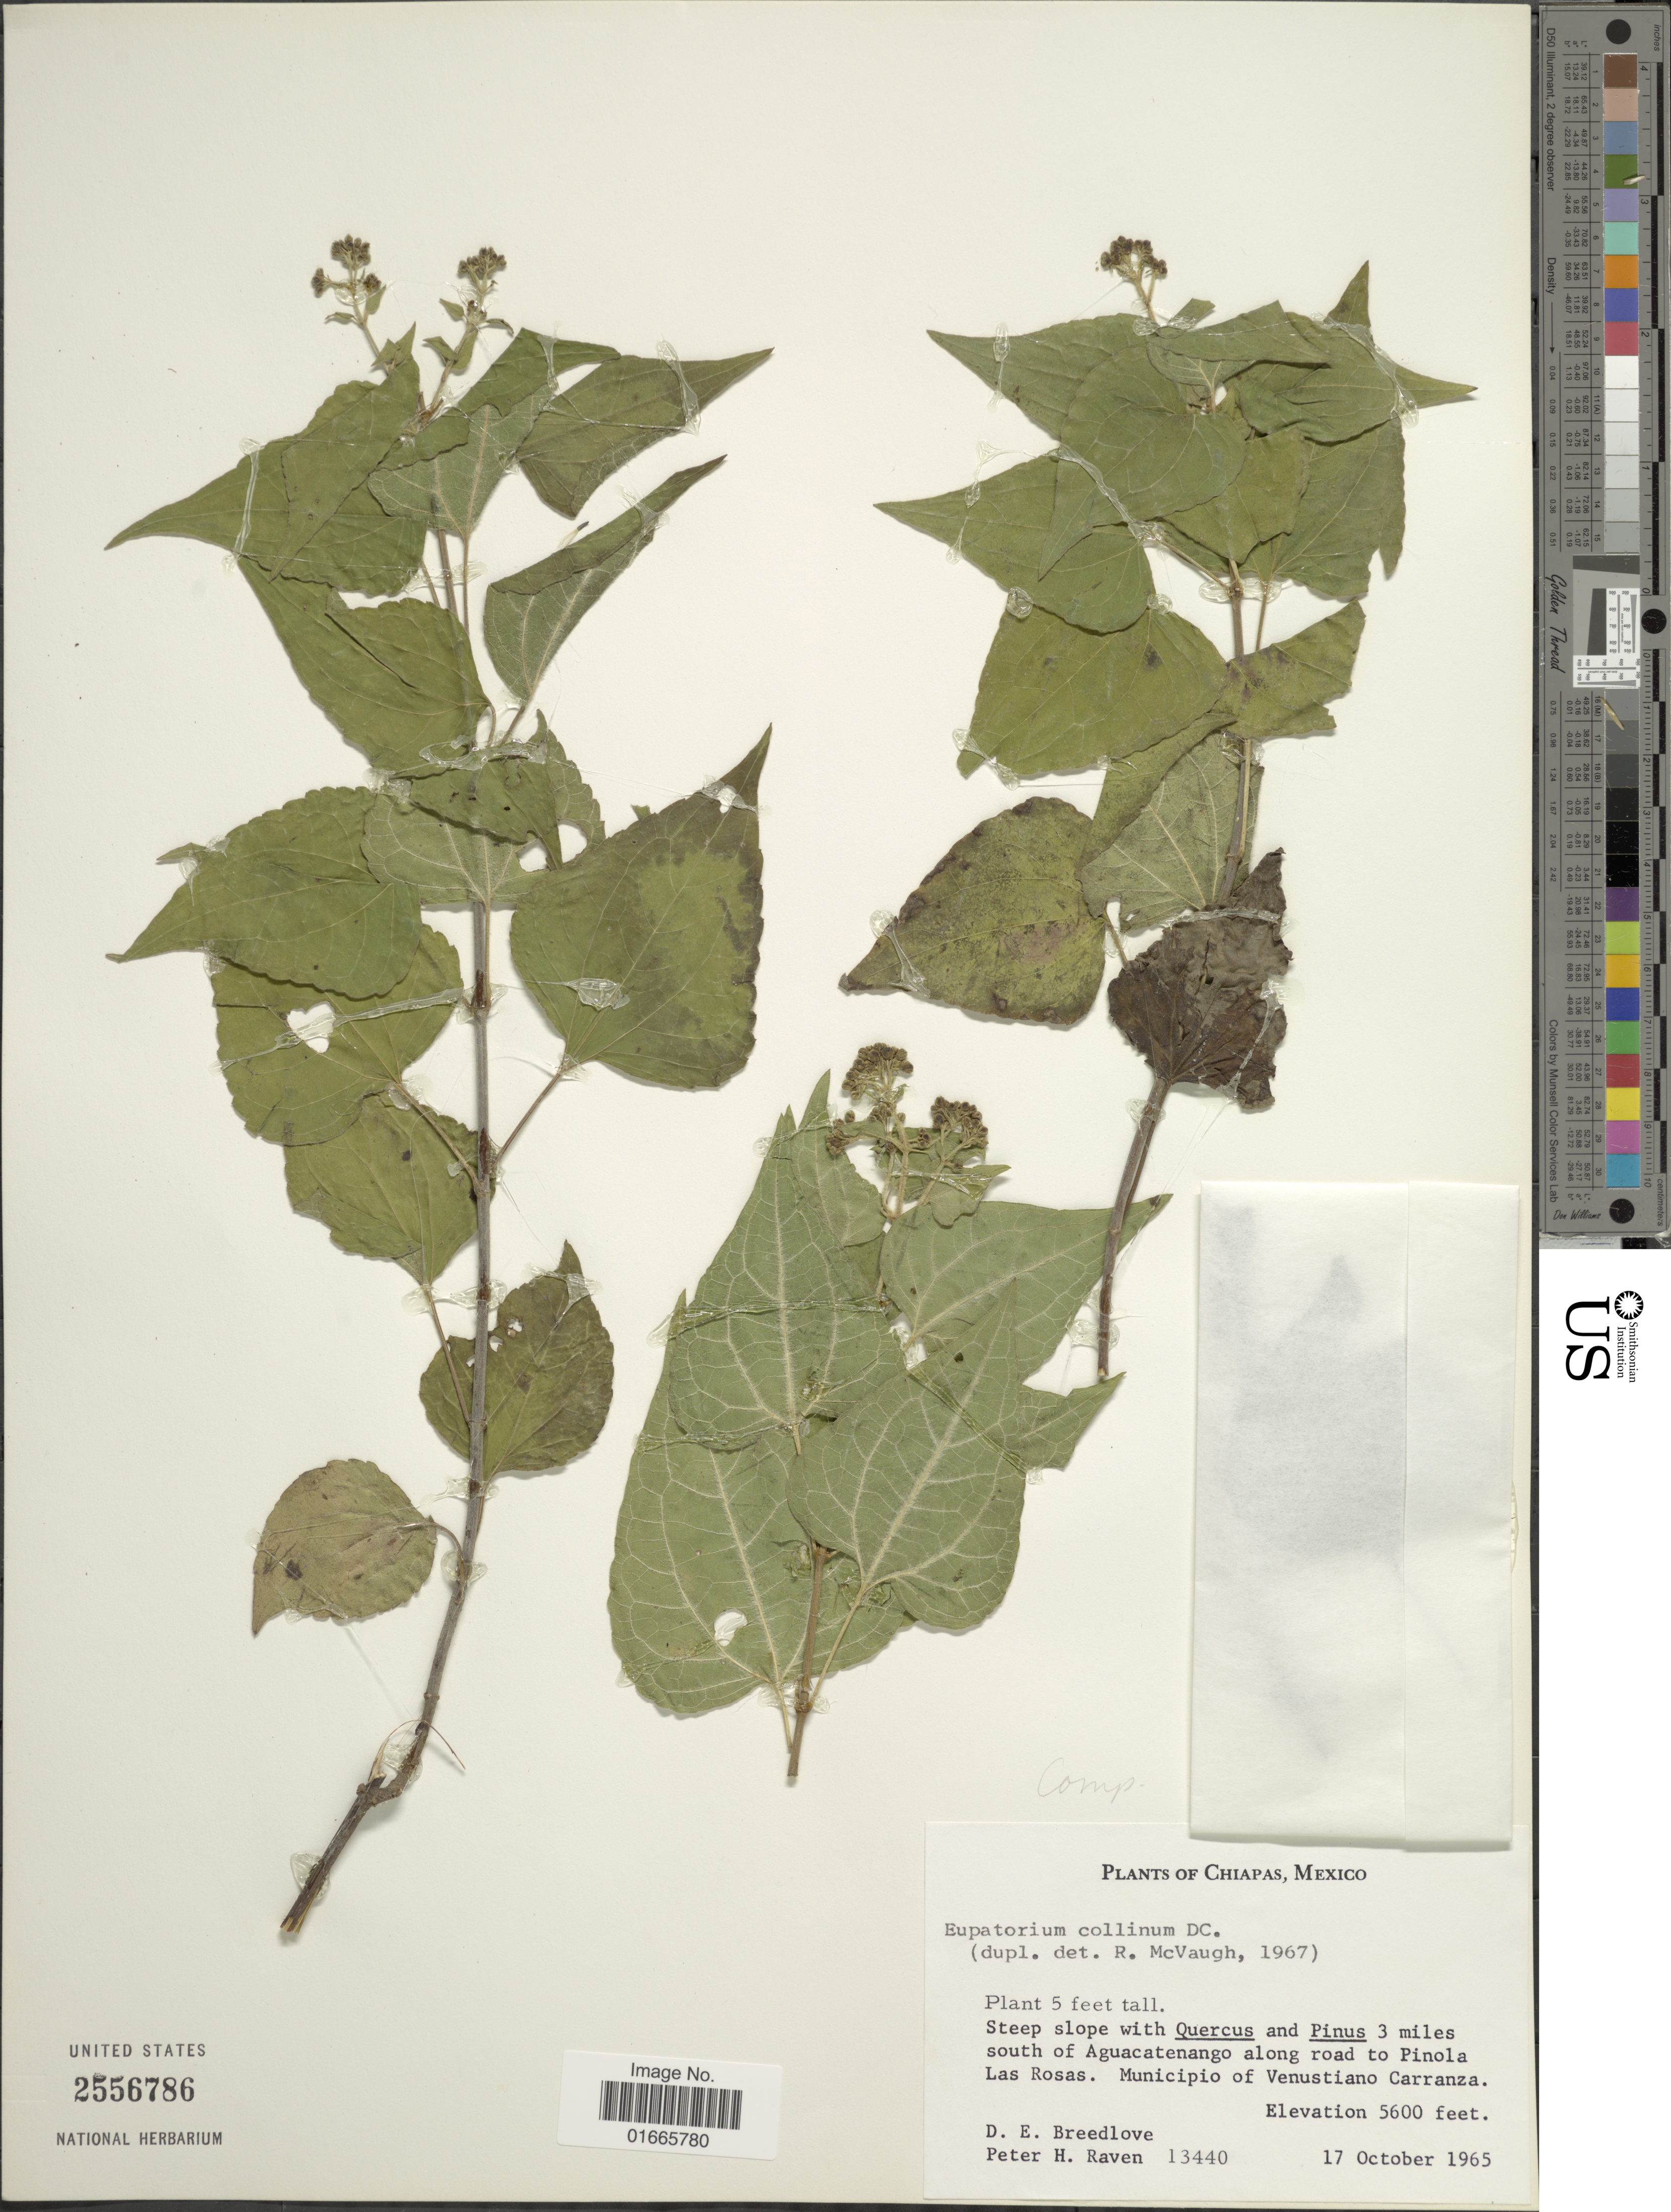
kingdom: Plantae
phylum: Tracheophyta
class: Magnoliopsida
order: Asterales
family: Asteraceae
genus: Chromolaena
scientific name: Chromolaena collina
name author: (DC.) R.M. King & H. Rob.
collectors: D. E. Breedlove & P. Raven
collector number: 134440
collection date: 1965-10-17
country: Mexico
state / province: Chiapas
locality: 3 miles south of Aguacatenango along road to Pinola Las Rosas, Municipio of Venustiano Carranza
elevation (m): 1707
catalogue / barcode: US 2556786